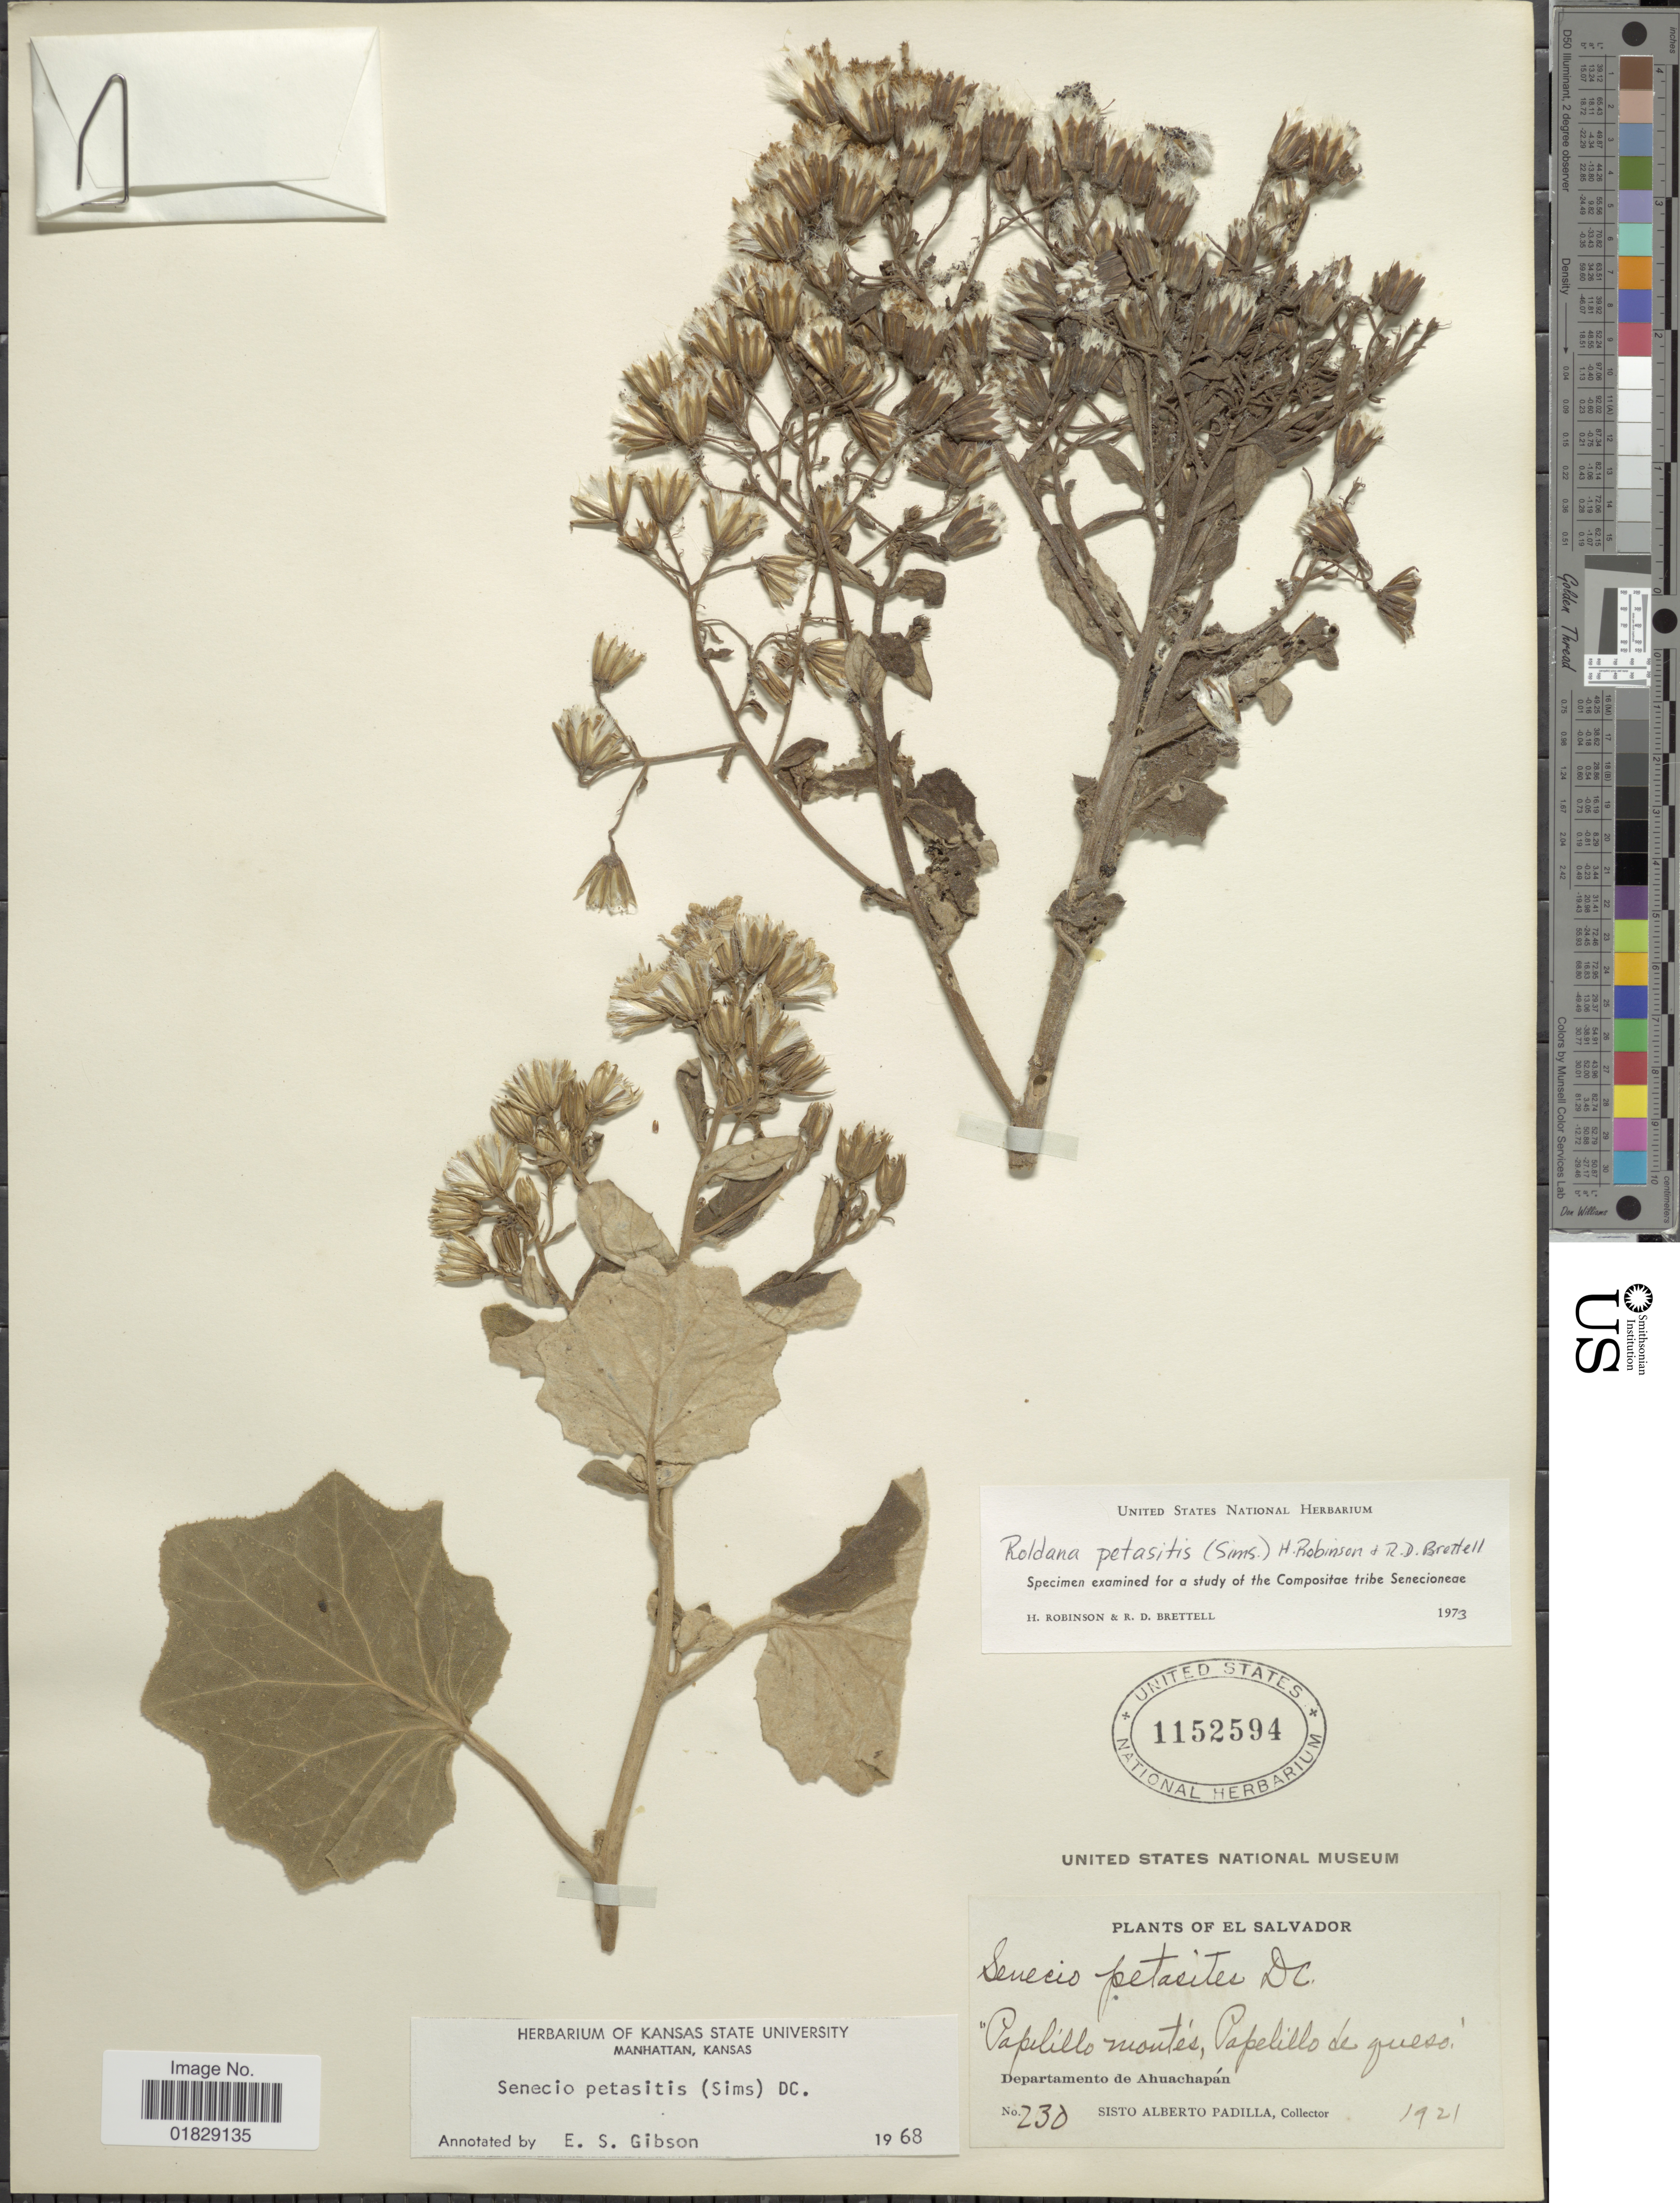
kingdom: Plantae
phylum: Tracheophyta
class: Magnoliopsida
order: Asterales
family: Asteraceae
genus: Roldana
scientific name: Roldana petasitis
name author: (Sims) H. Rob. & Brettell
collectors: S. A. Padilla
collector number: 230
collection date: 1921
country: El Salvador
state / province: Ahuachapan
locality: Papilillo montés, Papelillo de queso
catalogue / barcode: US 1152594